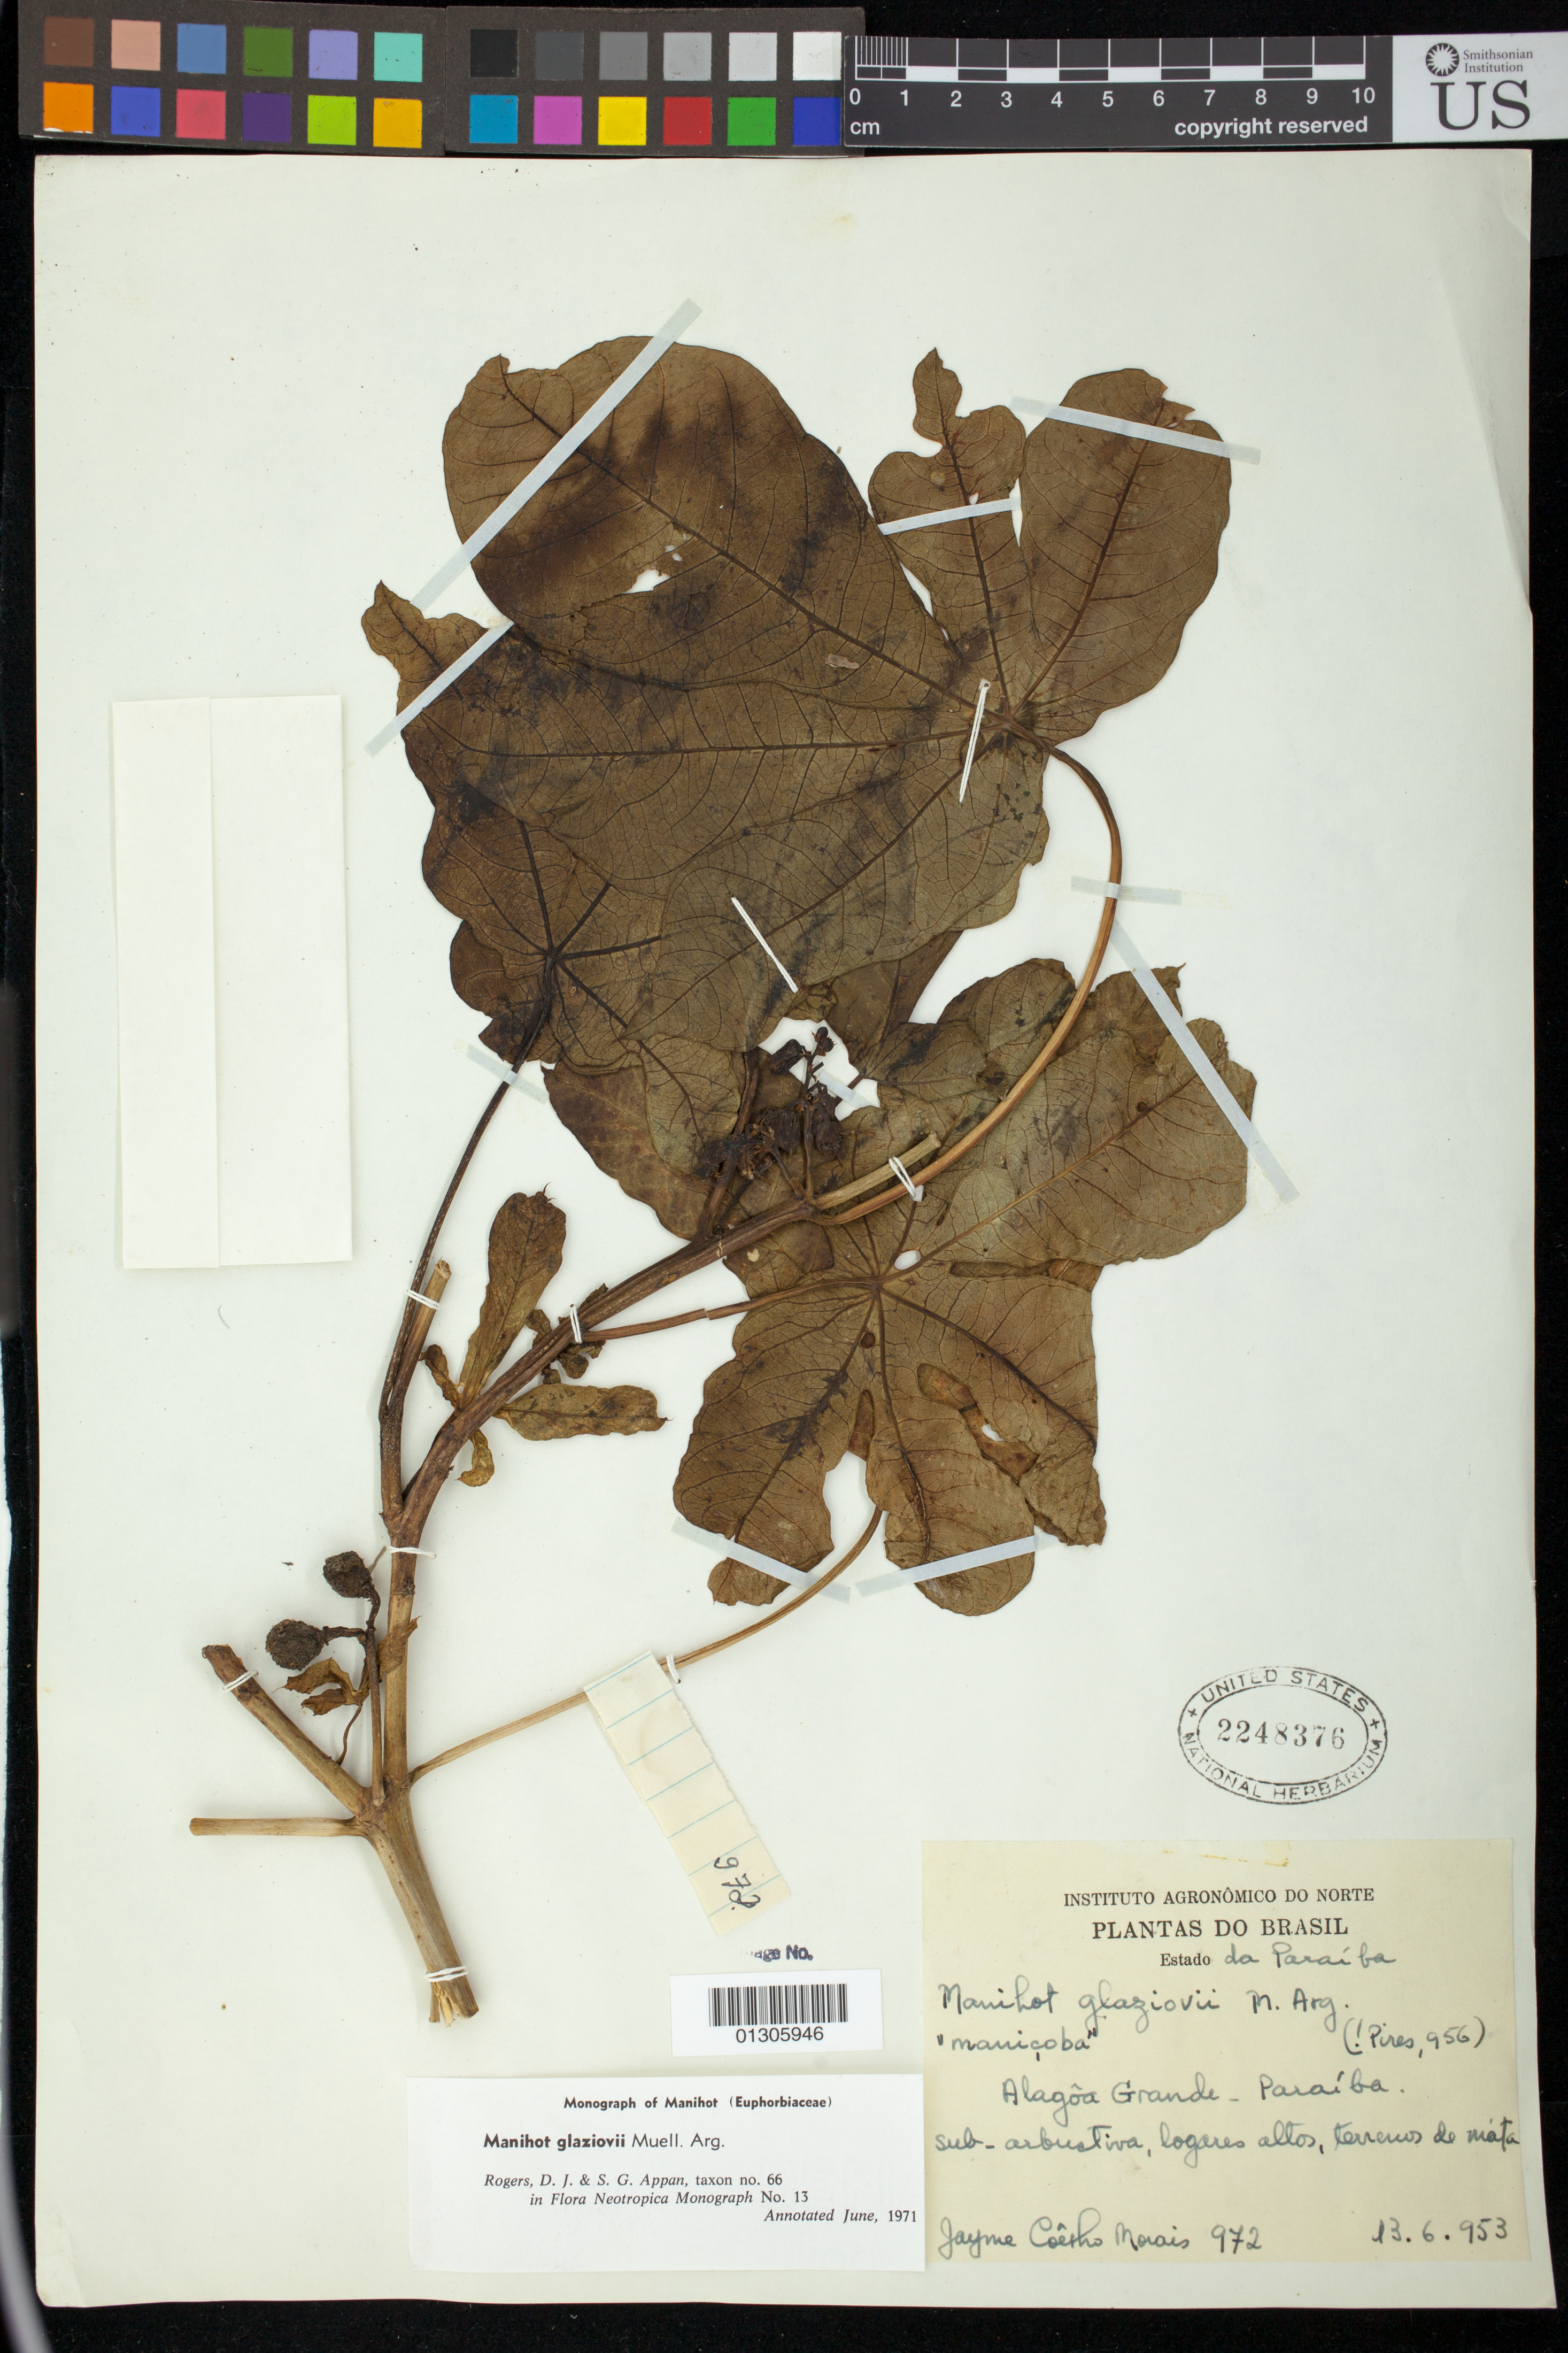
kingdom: Plantae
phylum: Tracheophyta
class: Magnoliopsida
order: Malpighiales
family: Euphorbiaceae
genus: Manihot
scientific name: Manihot esculenta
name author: Crantz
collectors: J. Coelho Morais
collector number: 972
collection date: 1953-06-13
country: Brazil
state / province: Paraiba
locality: Alagoa Grande-Paraiba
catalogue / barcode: US 2248376